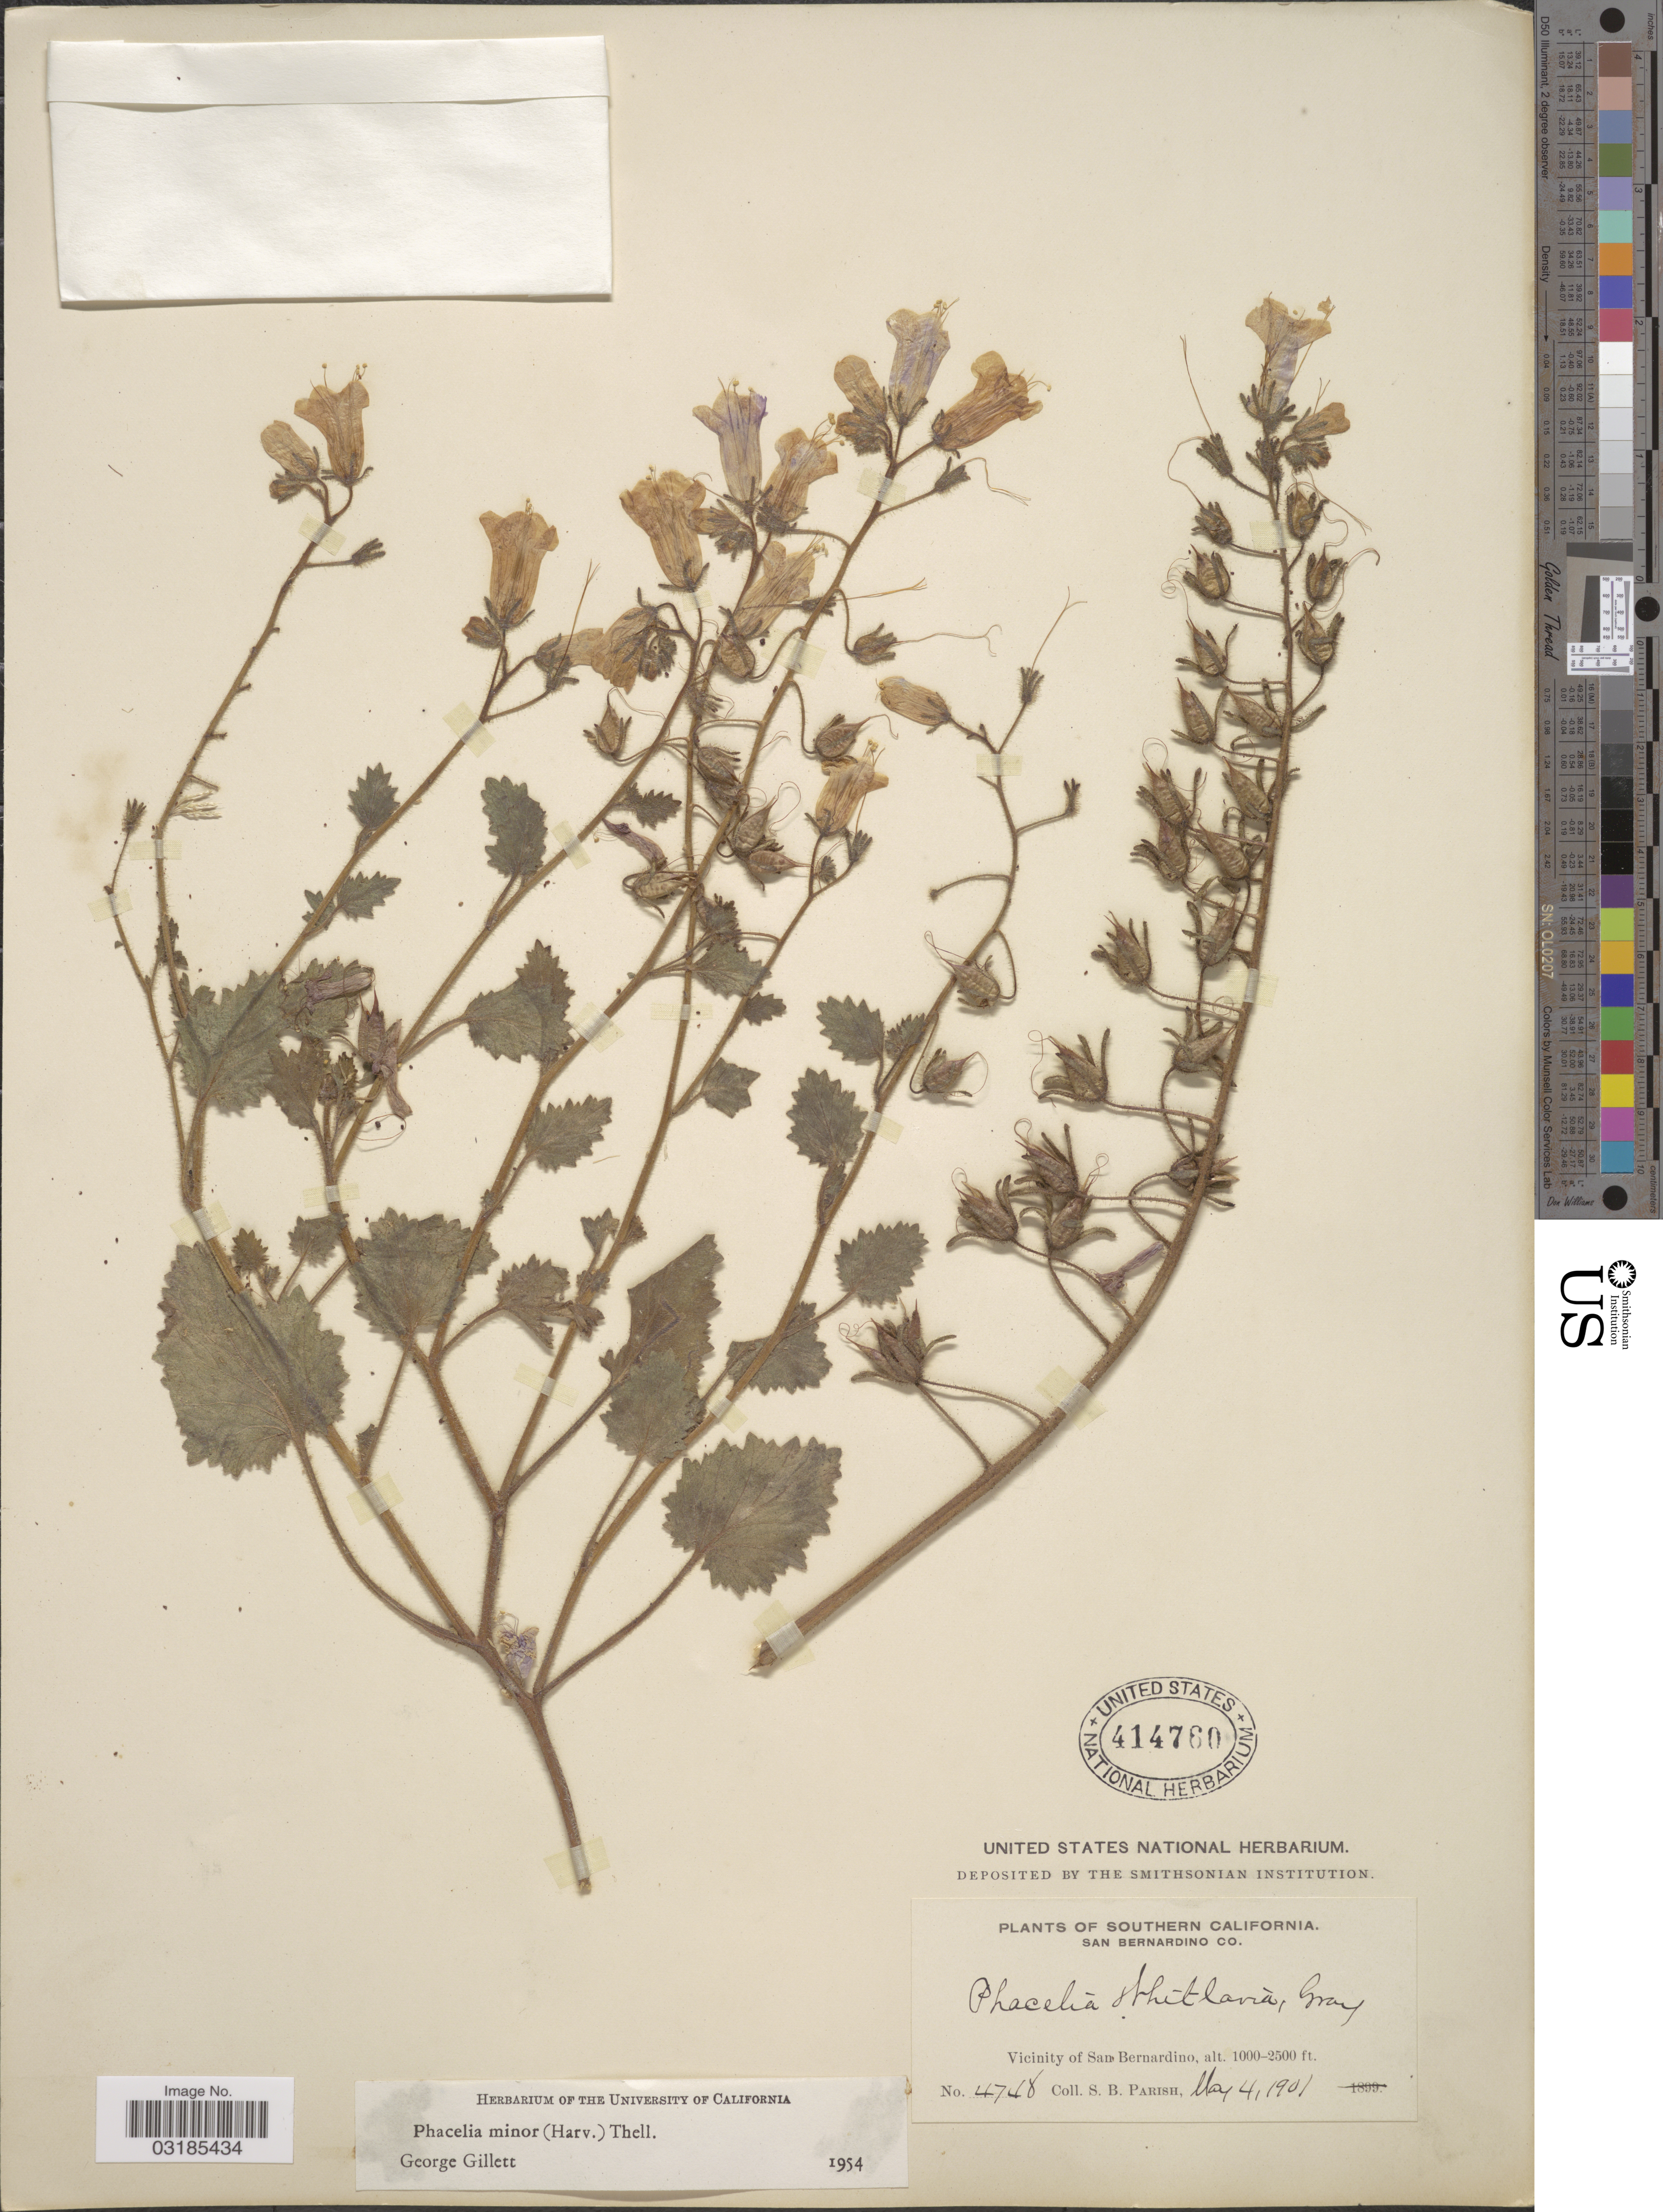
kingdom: Plantae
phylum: Tracheophyta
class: Magnoliopsida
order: Boraginales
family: Hydrophyllaceae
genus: Phacelia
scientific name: Phacelia minor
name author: (Harv.) Thell.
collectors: S. B. Parish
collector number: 4748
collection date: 1901-05-04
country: United States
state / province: California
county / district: San Bernardino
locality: Southern California. San Bernardino Co. Vicinity of San Bernardino.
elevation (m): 305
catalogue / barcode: US 414760